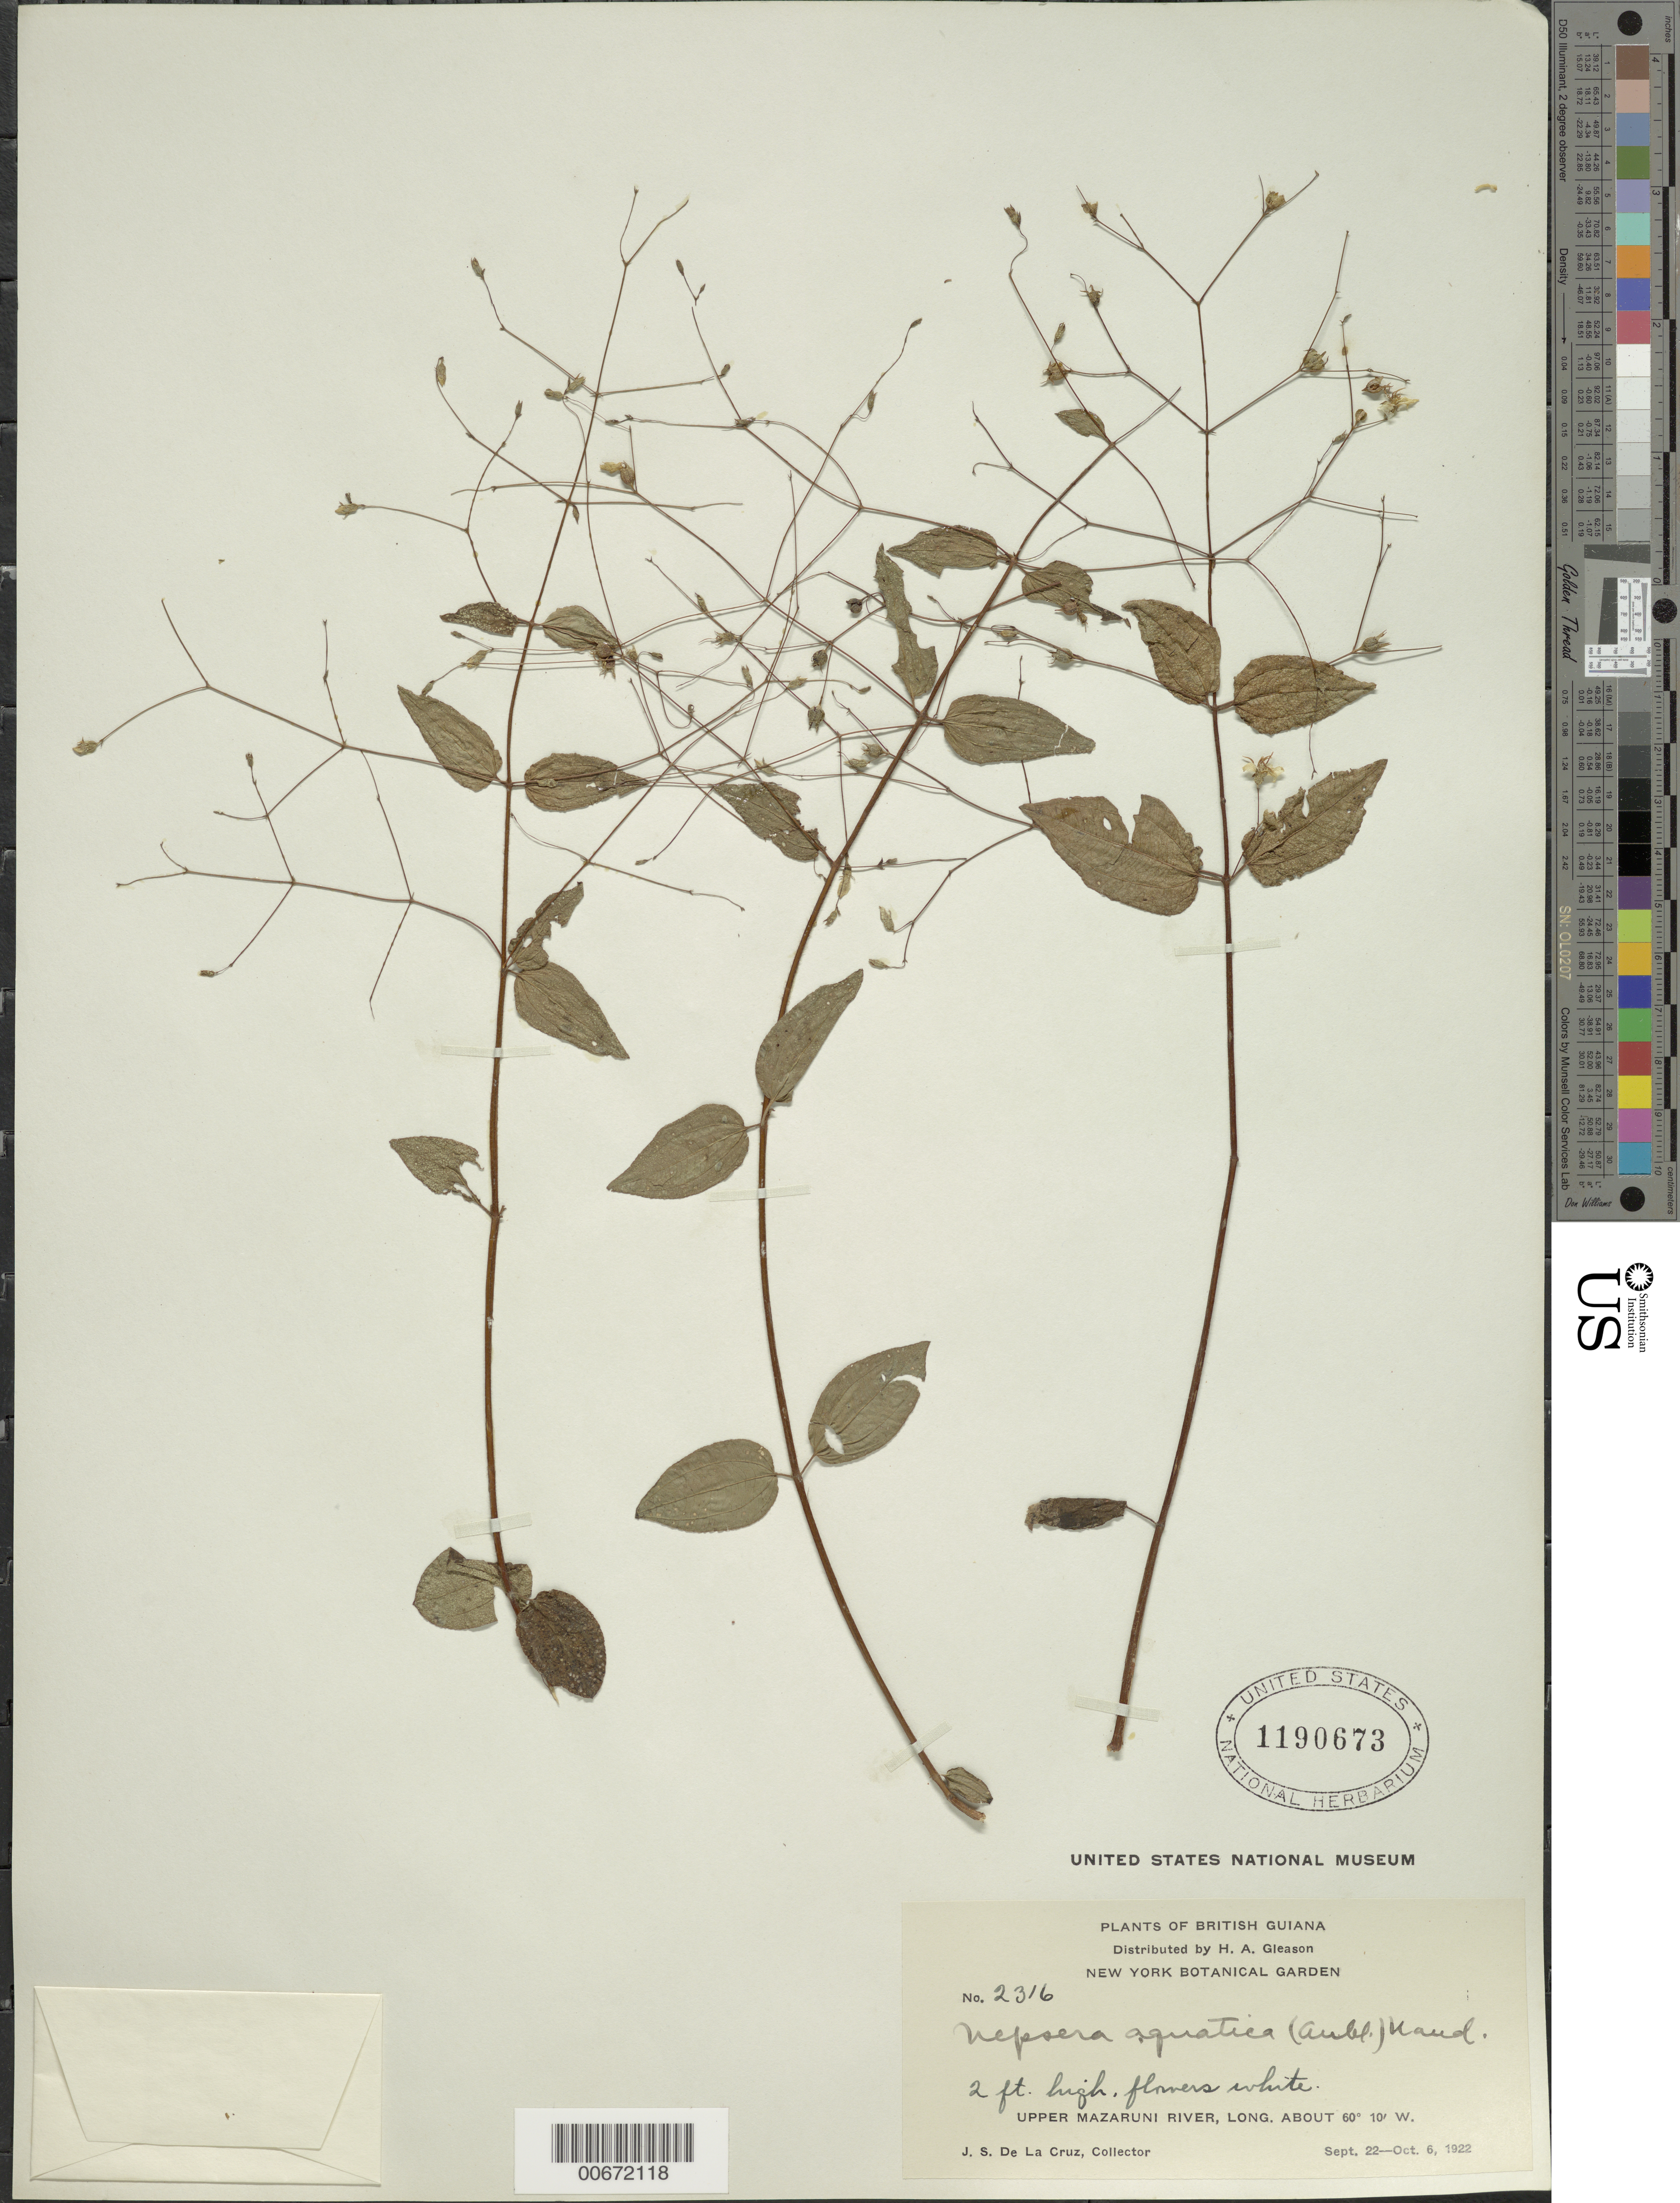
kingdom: Plantae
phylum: Tracheophyta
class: Magnoliopsida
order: Myrtales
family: Melastomataceae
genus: Nepsera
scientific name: Nepsera aquatica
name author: (Aubl.) Naudin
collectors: J. S. de la Cruz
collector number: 2316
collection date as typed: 22-Sep-22 to 6-Oct-22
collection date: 1922-09-22/1922-10-06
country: Guyana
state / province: Cuyuni-Mazaruni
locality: Upper Mazaruni R.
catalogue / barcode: US 1190673